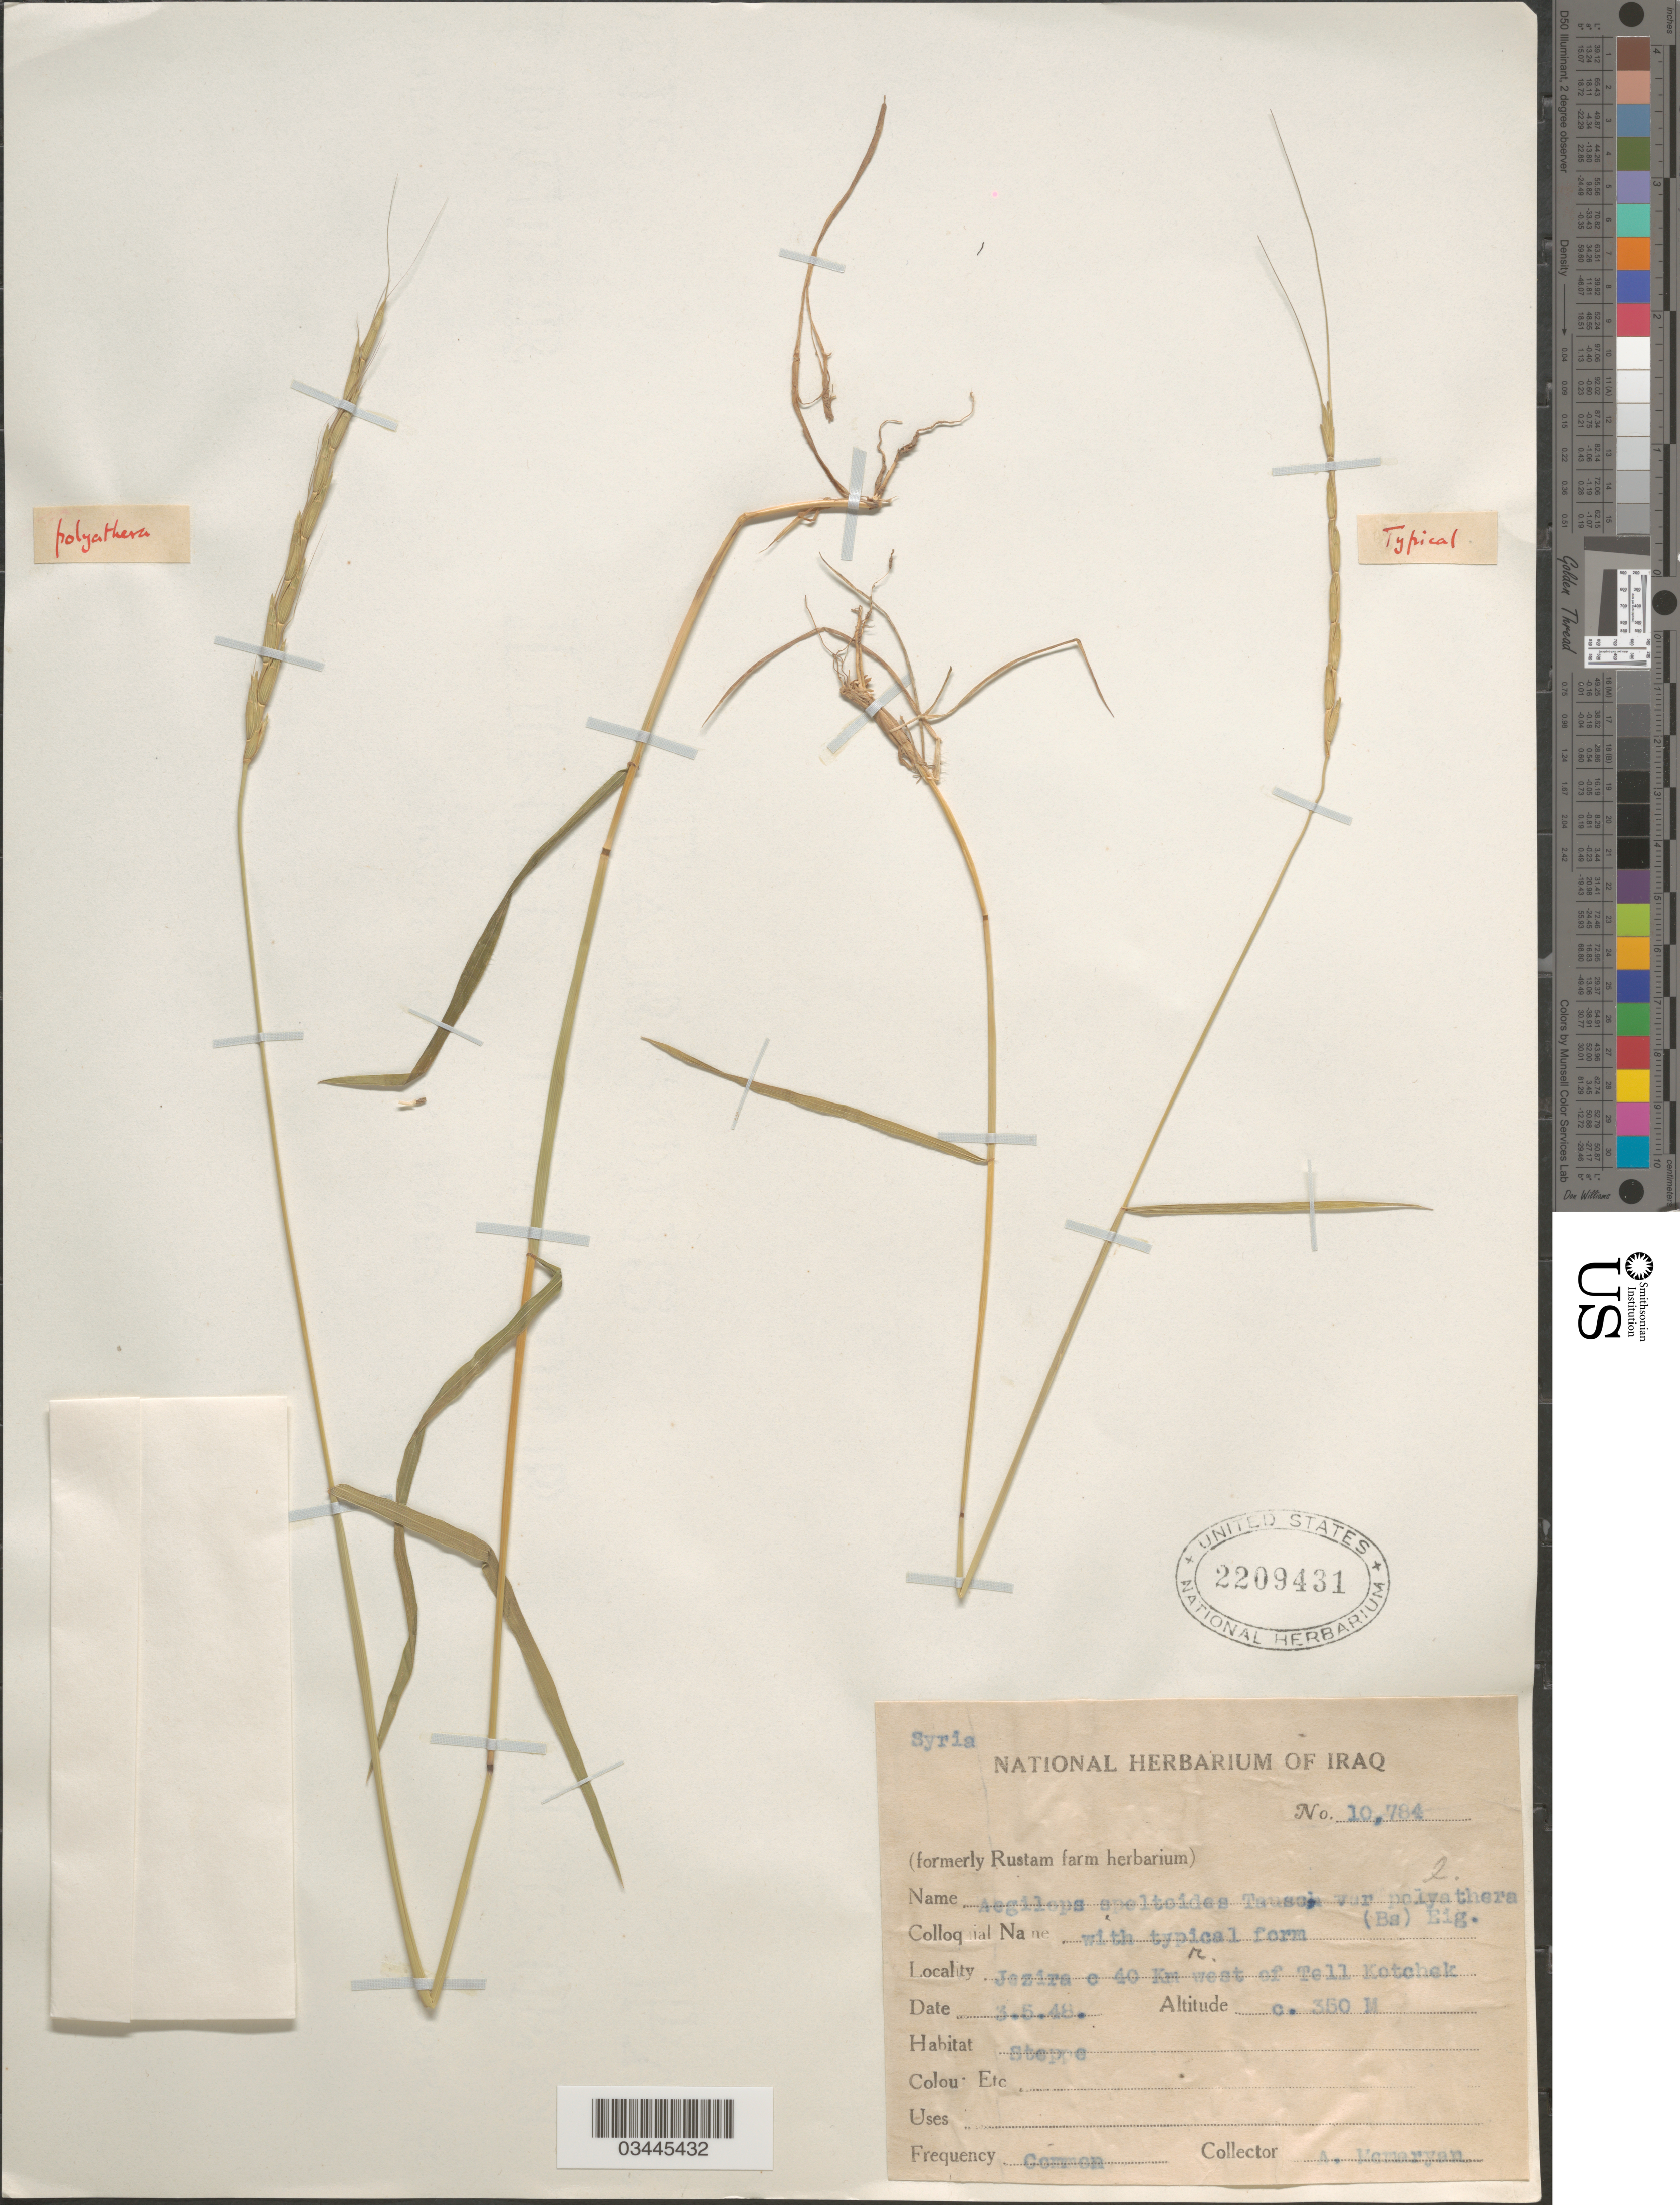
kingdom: Plantae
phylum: Tracheophyta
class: Liliopsida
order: Poales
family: Poaceae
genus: Aegilops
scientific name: Aegilops speltoides var. polyathera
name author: (Boiss.) Eig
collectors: A. Kemaryan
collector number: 10784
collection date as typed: Transcribed d/m/y: 3/5/48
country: Syria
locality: Jezira c 40 Km west of Tell Kotchek. Steppe.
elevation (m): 350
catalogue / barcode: US 2209431